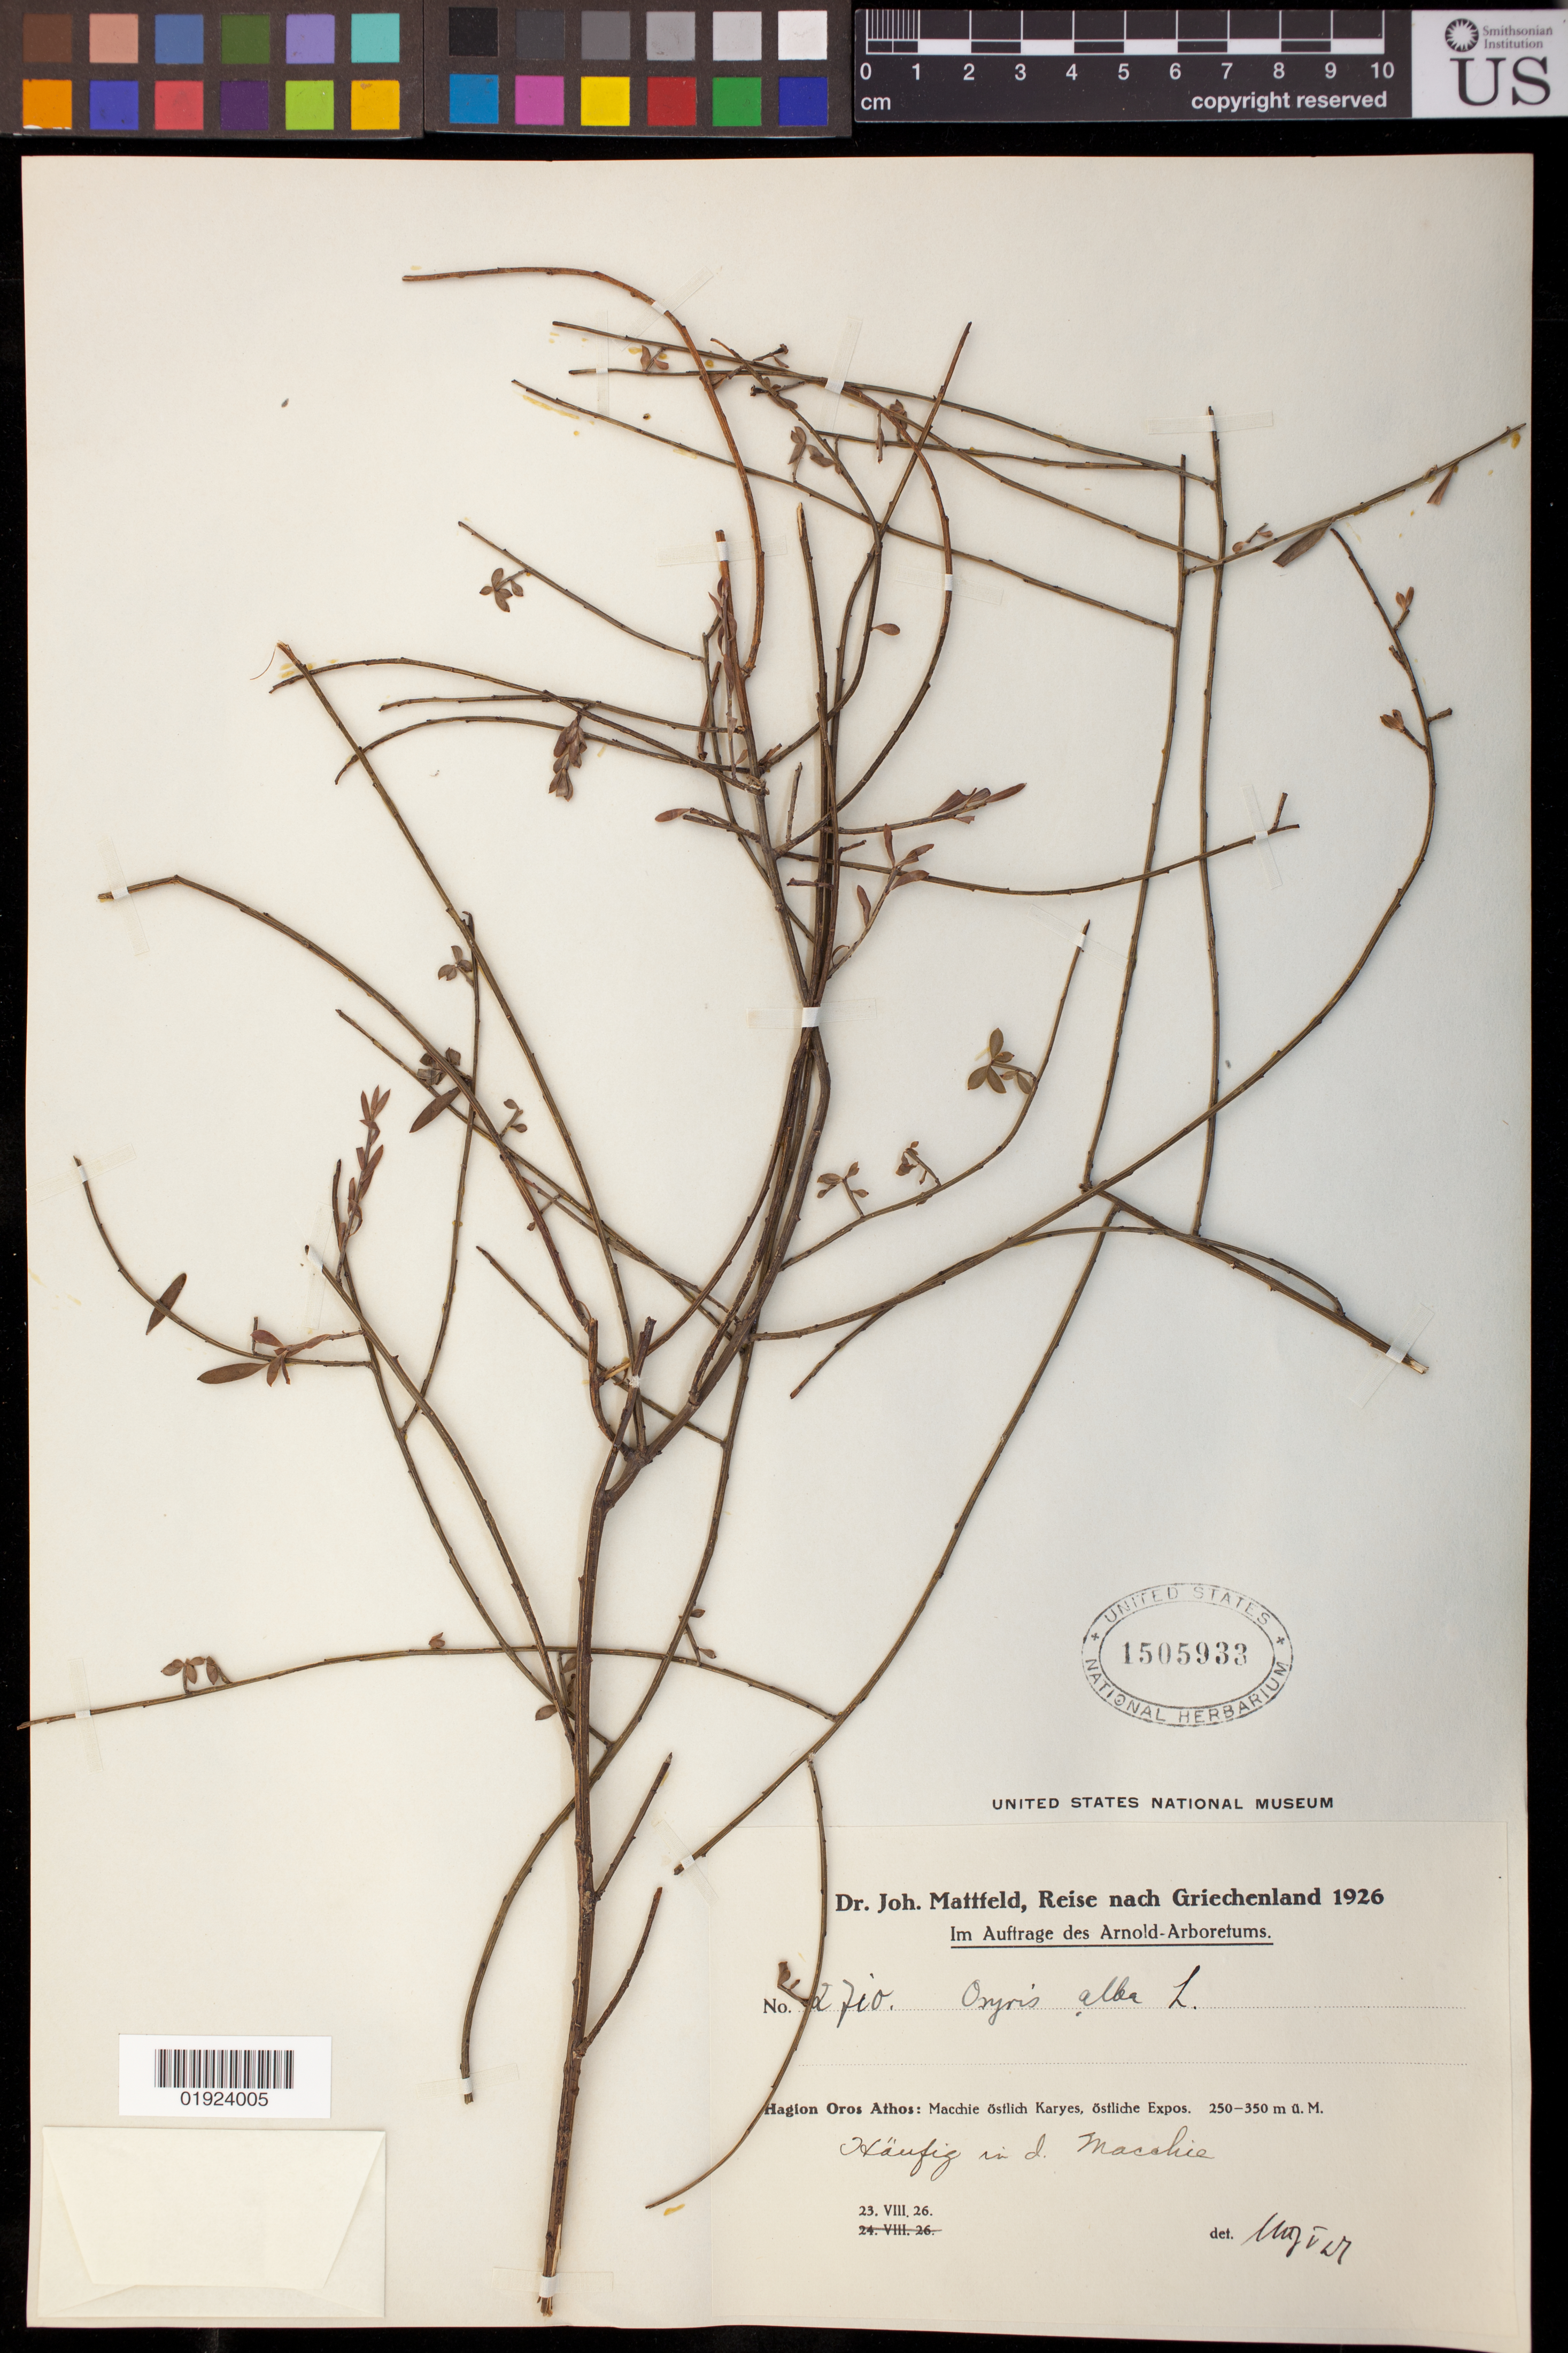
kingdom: Plantae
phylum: Tracheophyta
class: Magnoliopsida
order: Santalales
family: Santalaceae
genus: Osyris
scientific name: Osyris alba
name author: L.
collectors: J. Mattfeld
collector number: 2710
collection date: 1926-08-23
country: Greece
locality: Hagion Oros Athos: Macchie östlich Karyes, östliche Expos.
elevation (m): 250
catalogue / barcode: US 1505933